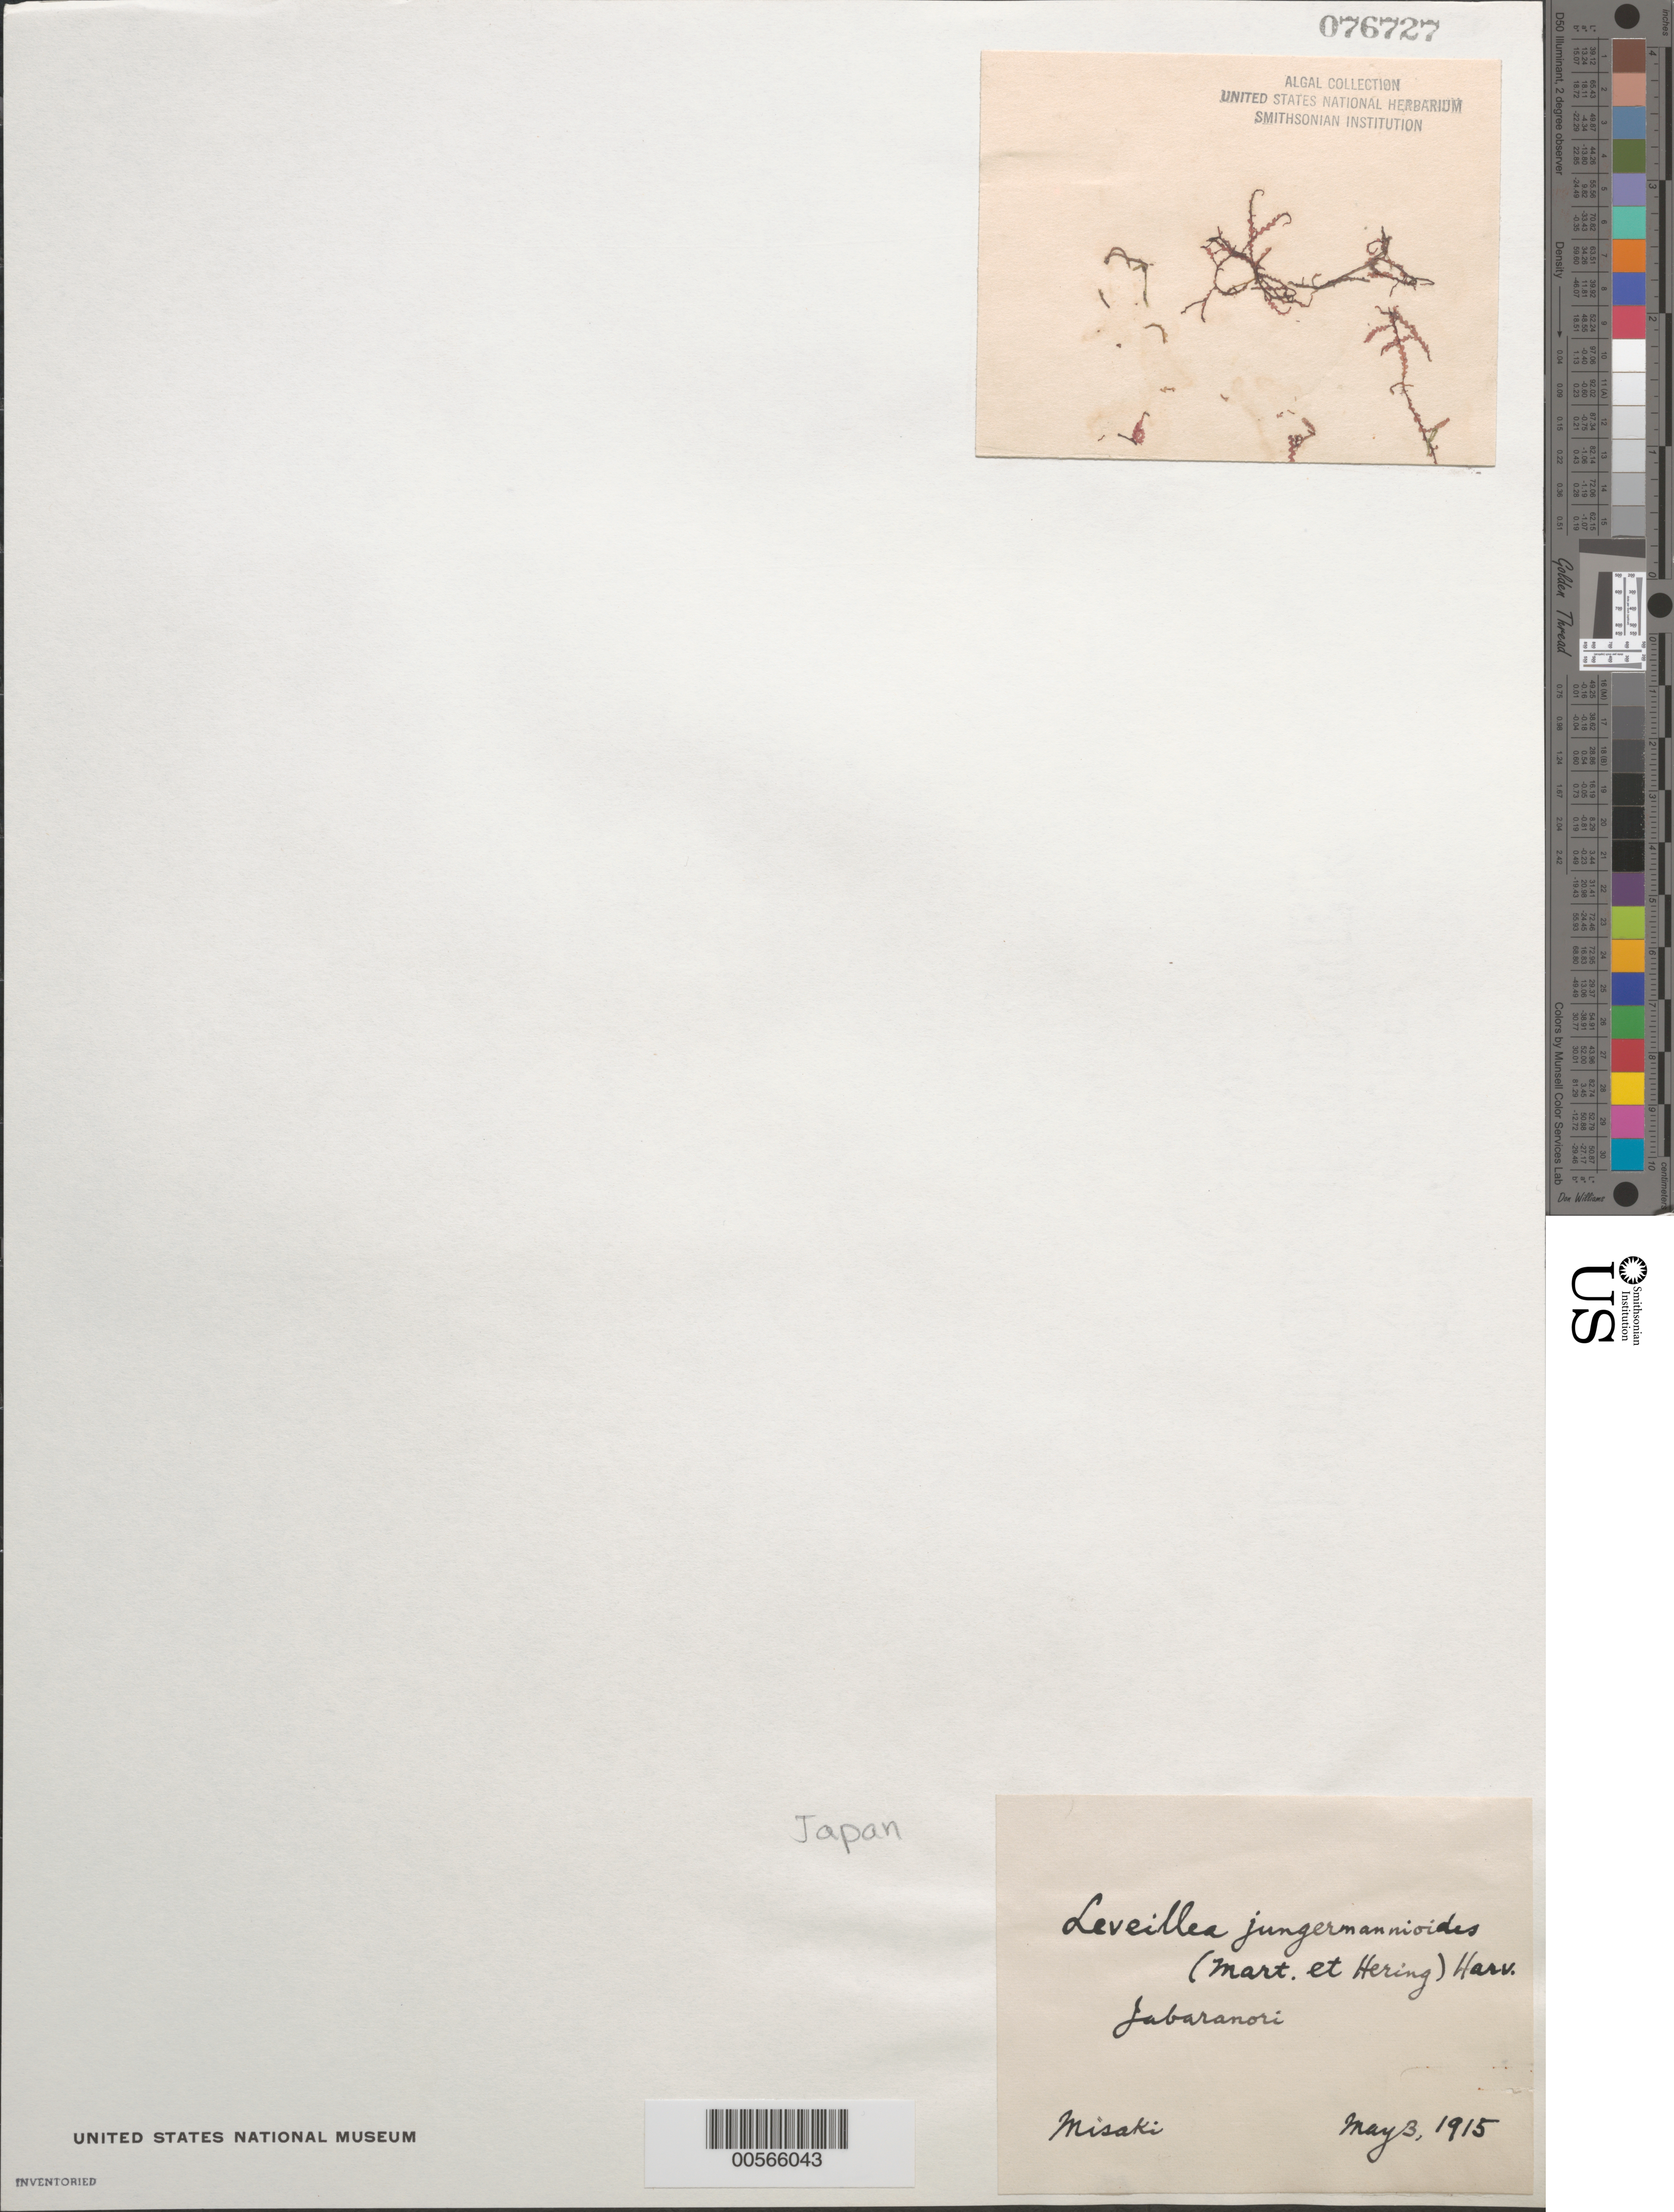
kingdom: Plantae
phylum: Rhodophyta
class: Florideophyceae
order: Ceramiales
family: Rhodomelaceae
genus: Leveillea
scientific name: Leveillea jungermannioides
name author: (Hering & G. Martens in G. Martens & Hering) Harv.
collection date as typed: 03 May 1915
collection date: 1915-05-03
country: Japan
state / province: Kanagawa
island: Honshu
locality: Misaki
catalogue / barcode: US 76727